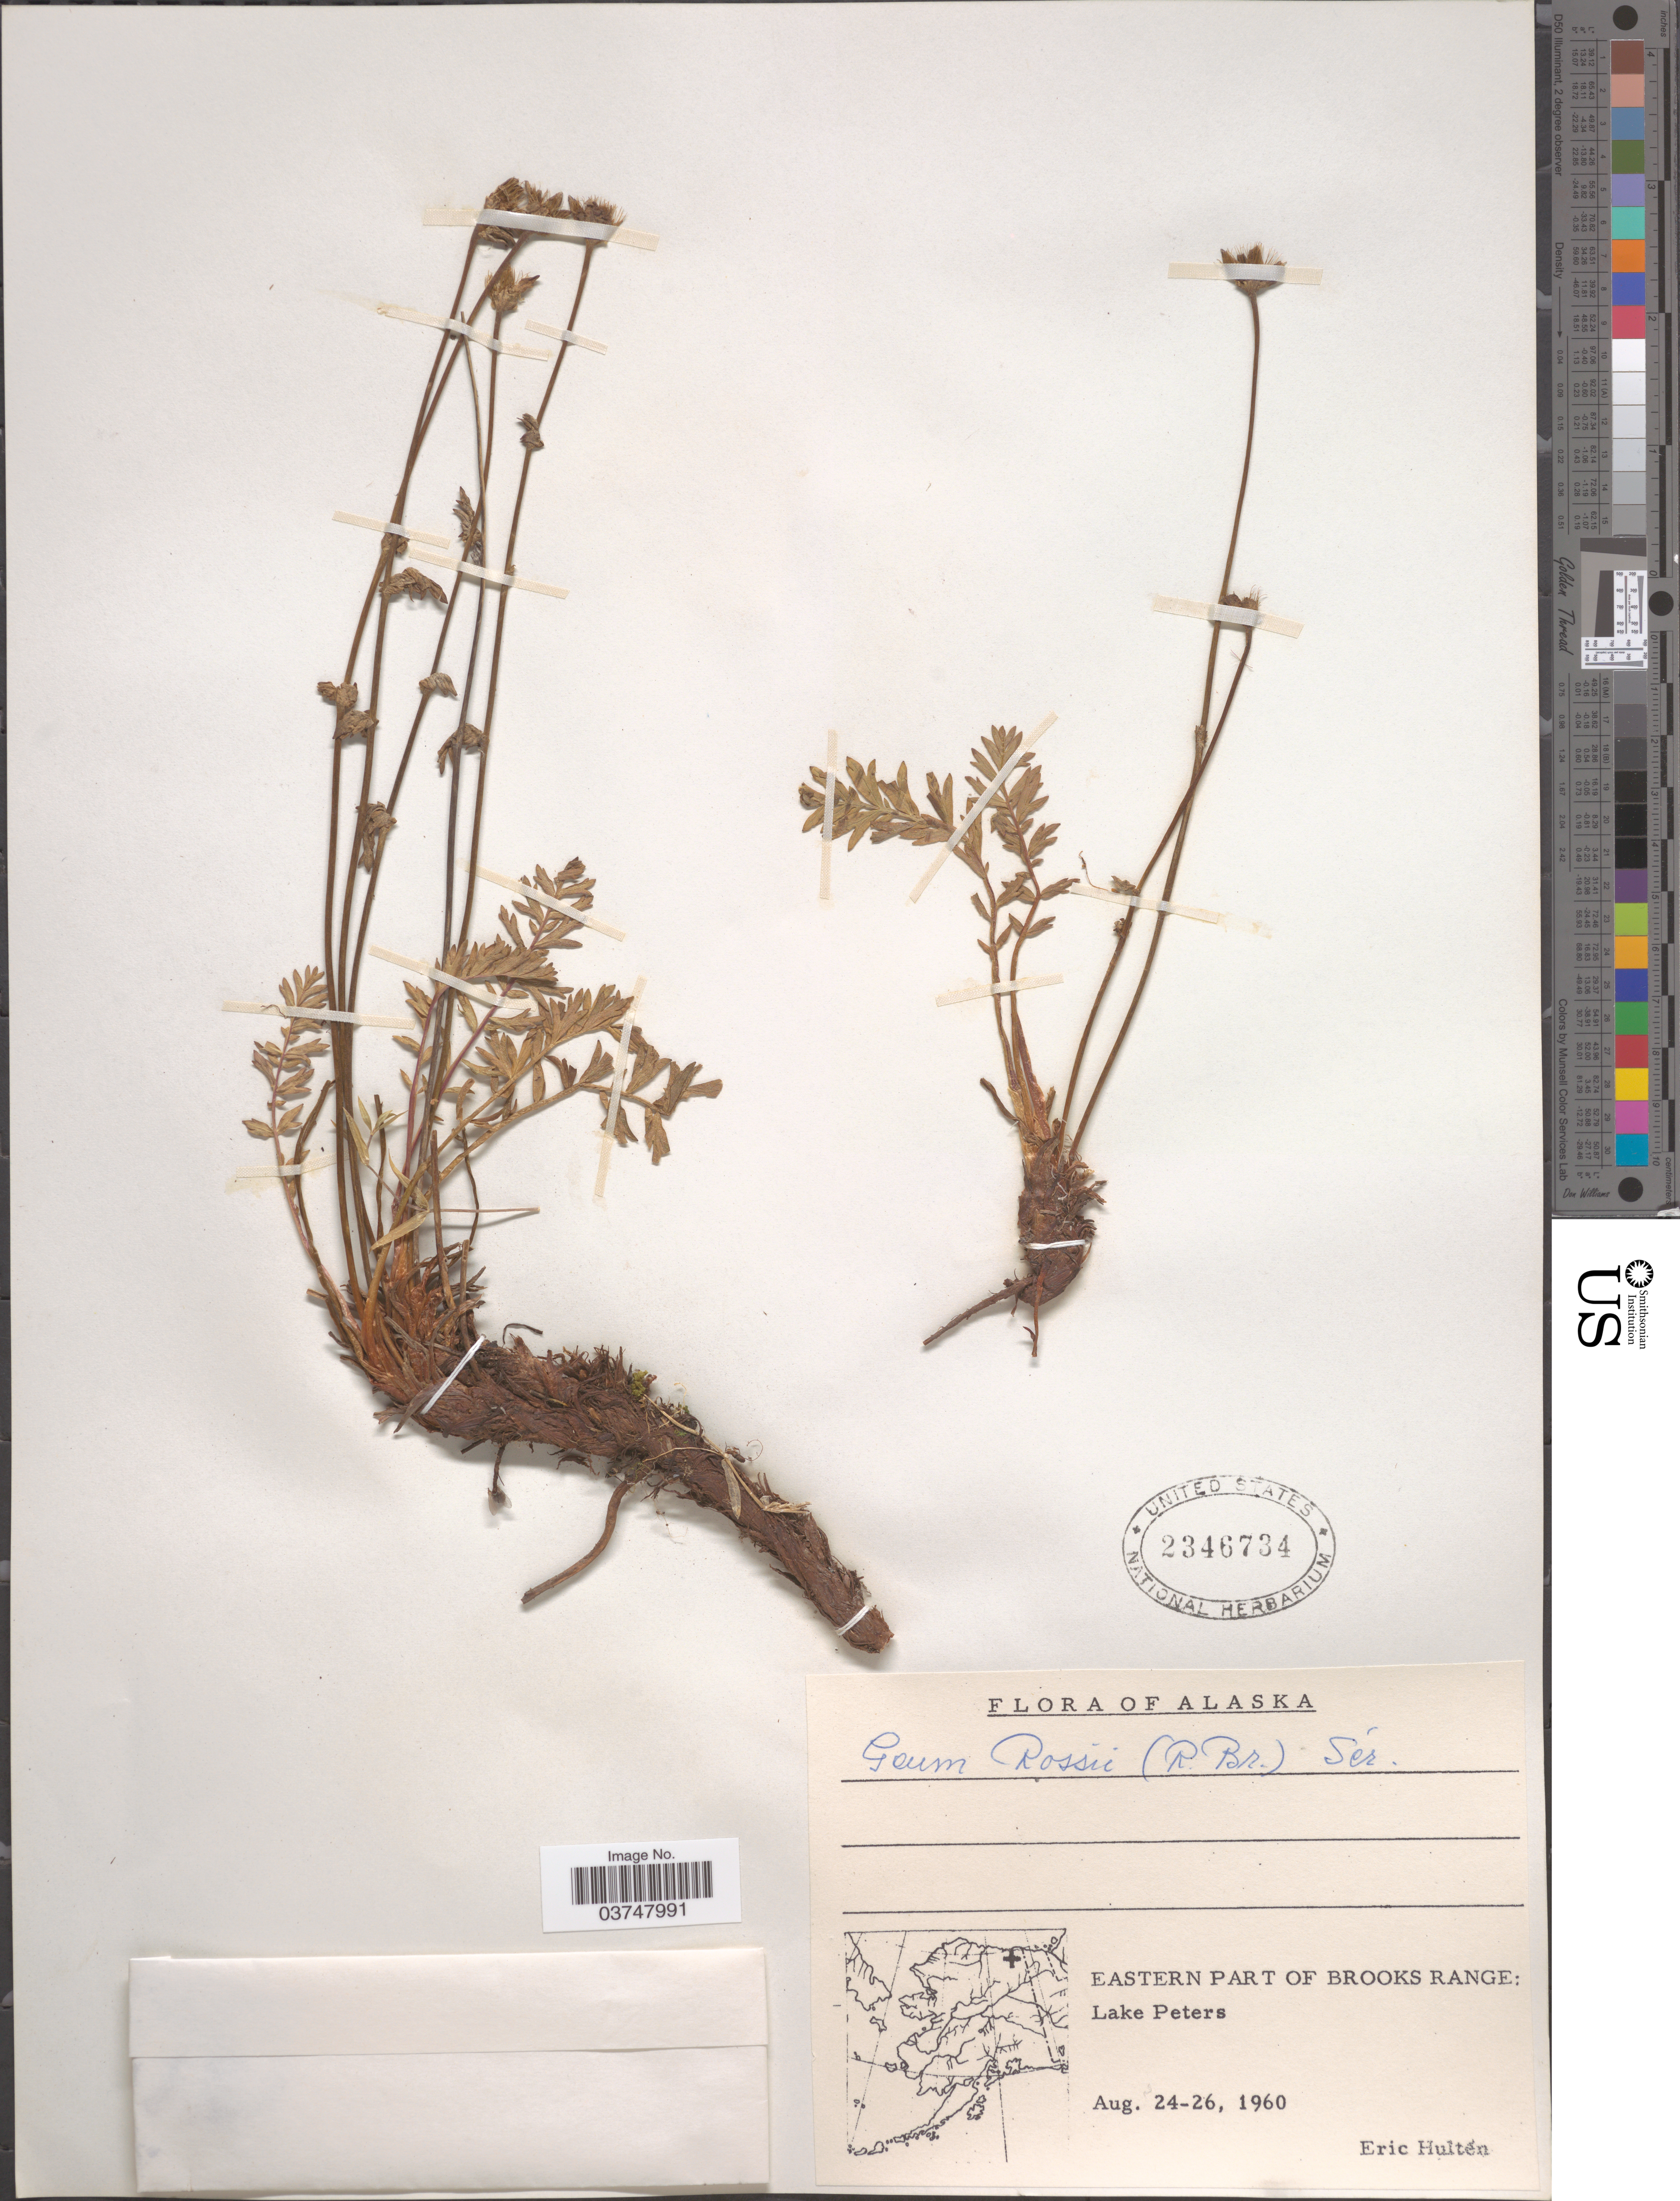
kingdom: Plantae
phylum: Tracheophyta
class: Magnoliopsida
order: Rosales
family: Rosaceae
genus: Geum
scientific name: Geum rossii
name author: (R. Br.) Ser.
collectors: E. G. Hultén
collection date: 1960-08-24/1960-08-26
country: United States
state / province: Alaska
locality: Eastern Part of Brooks Range. Lake Peters.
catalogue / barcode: US 2346734